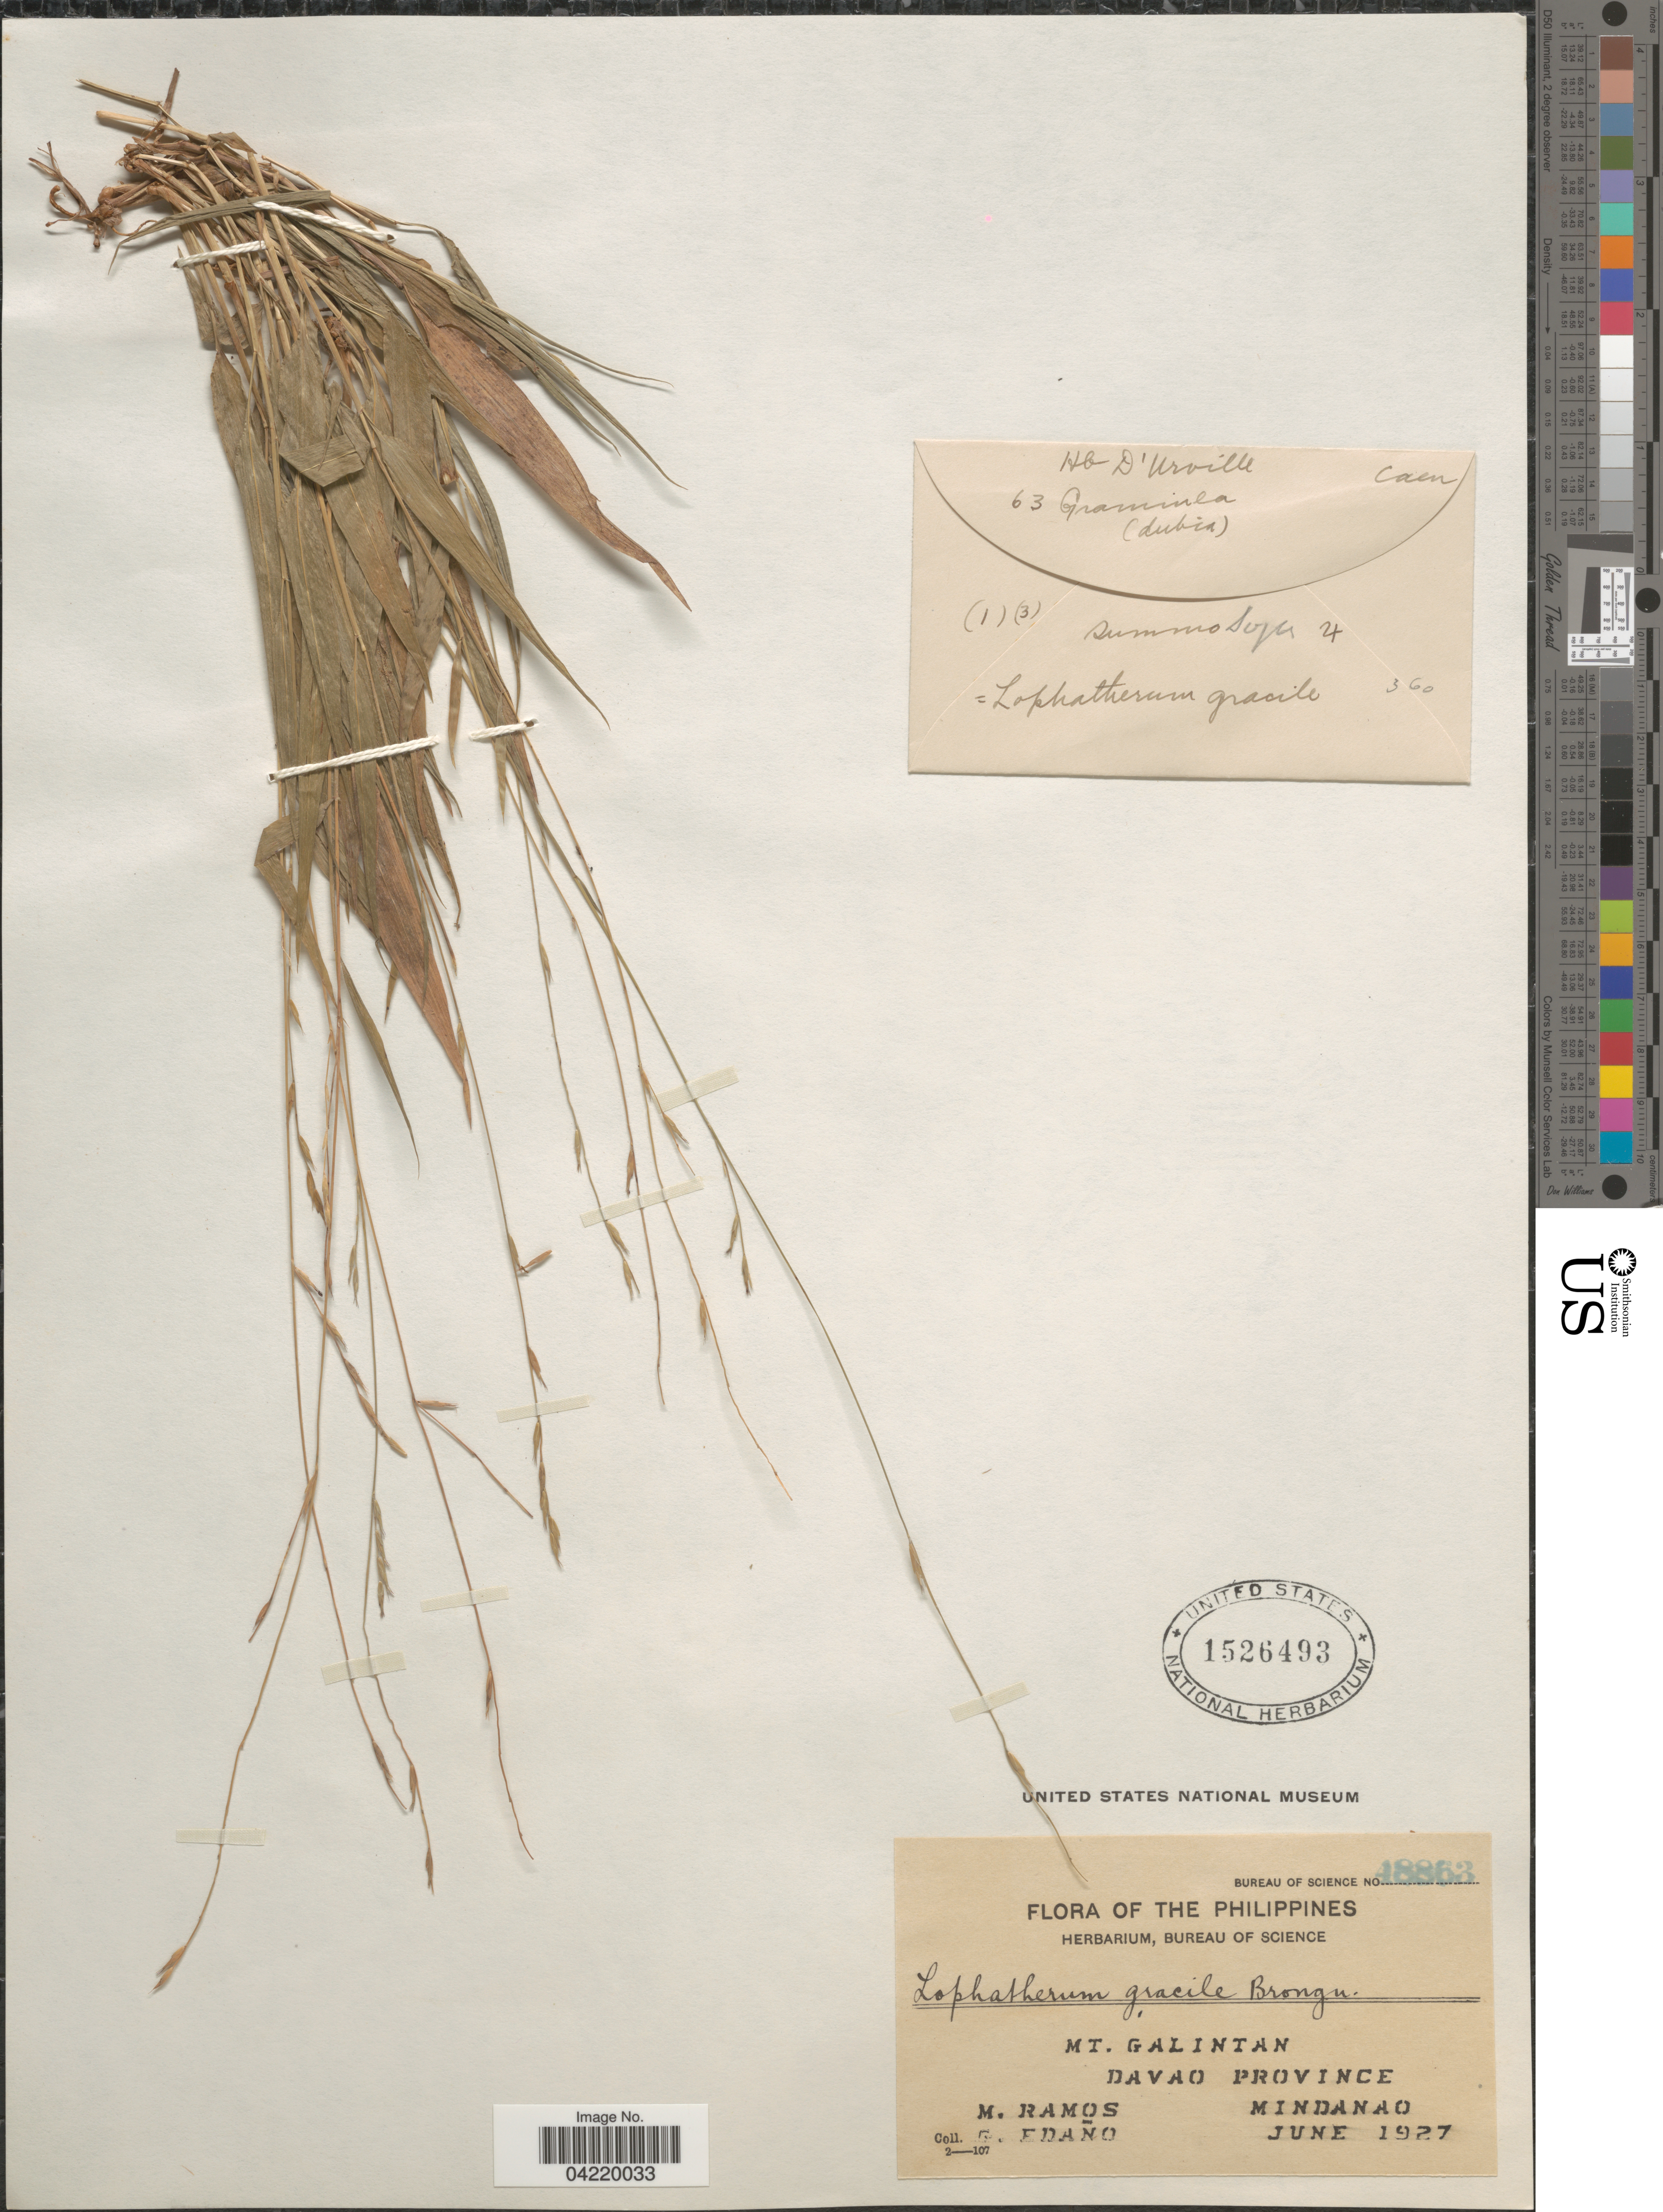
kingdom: Plantae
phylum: Tracheophyta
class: Liliopsida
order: Poales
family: Poaceae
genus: Lophatherum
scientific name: Lophatherum gracile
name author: Brongn.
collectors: M. Ramos & G. Edaño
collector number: Bureau of Science 48863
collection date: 1927-06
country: Philippines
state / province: Davao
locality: Mt. Galintan, Davao Province. Mindanao.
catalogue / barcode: US 1526493